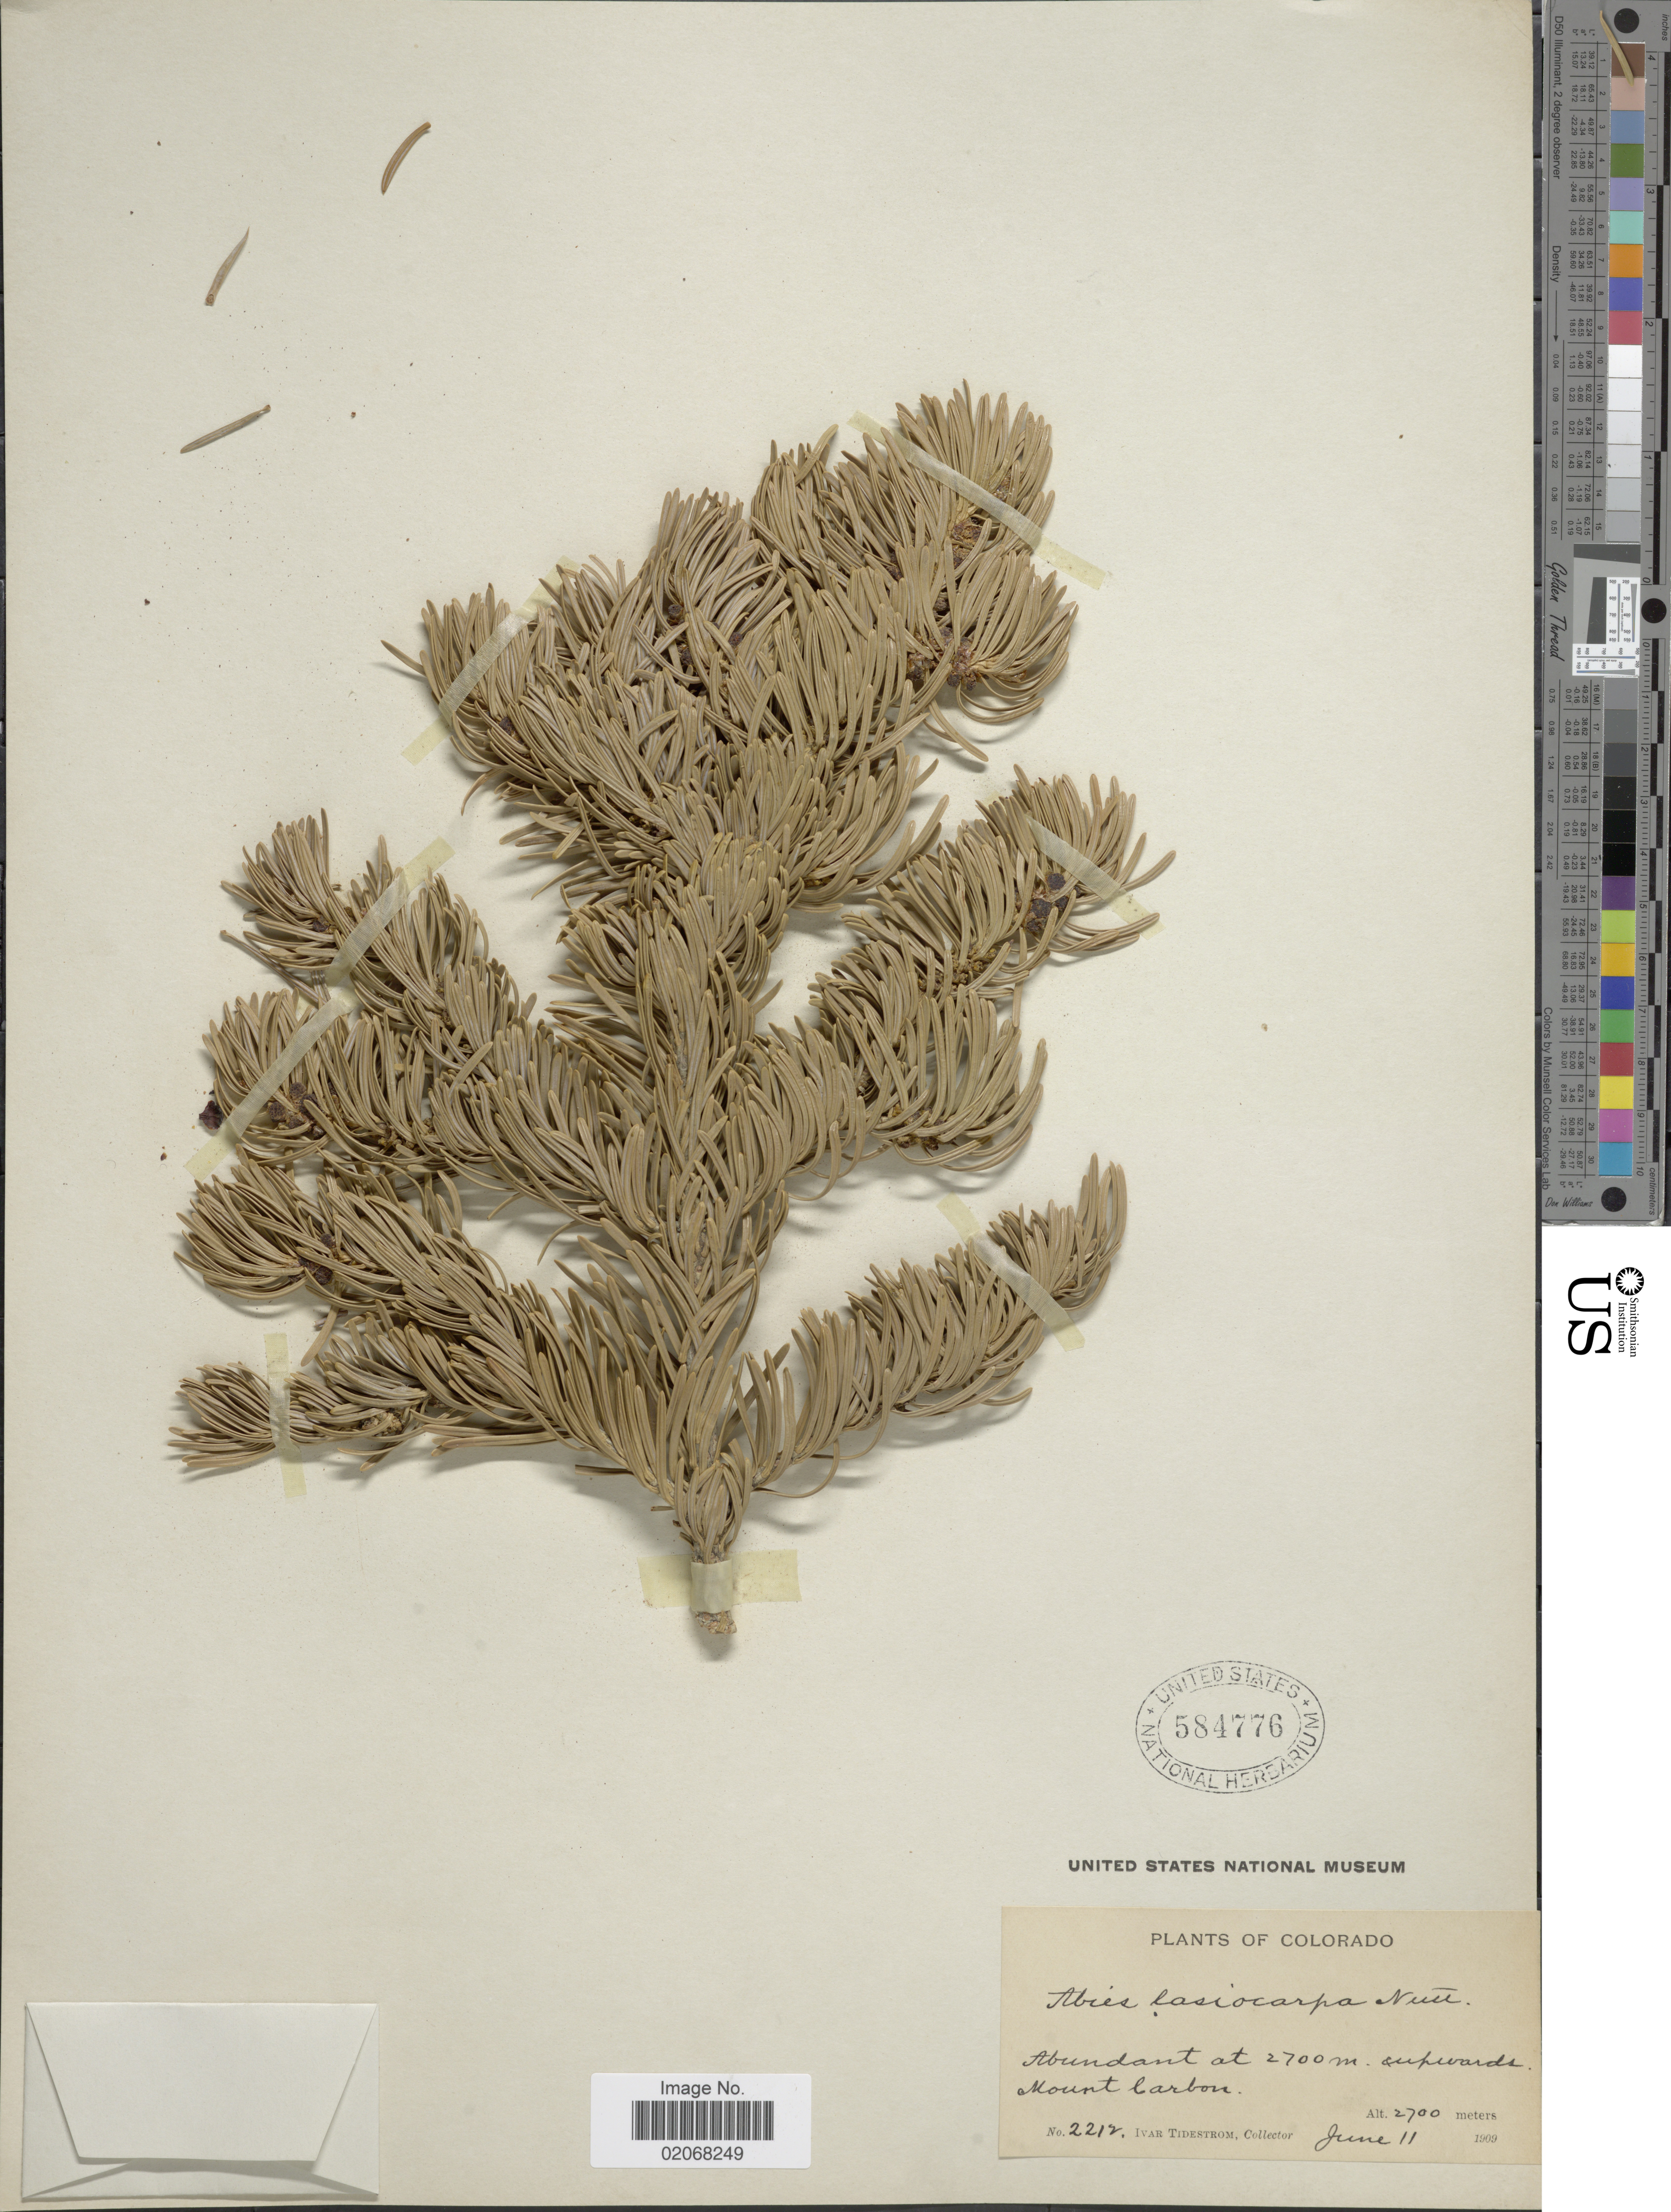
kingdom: Plantae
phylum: Tracheophyta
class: Pinopsida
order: Pinales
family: Pinaceae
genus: Abies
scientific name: Abies lasiocarpa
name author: (Hook.) Nutt.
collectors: I. F. Tidestrom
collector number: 2212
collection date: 1909-06-11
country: United States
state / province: Colorado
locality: Mount Carbon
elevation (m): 2700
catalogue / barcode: US 584776